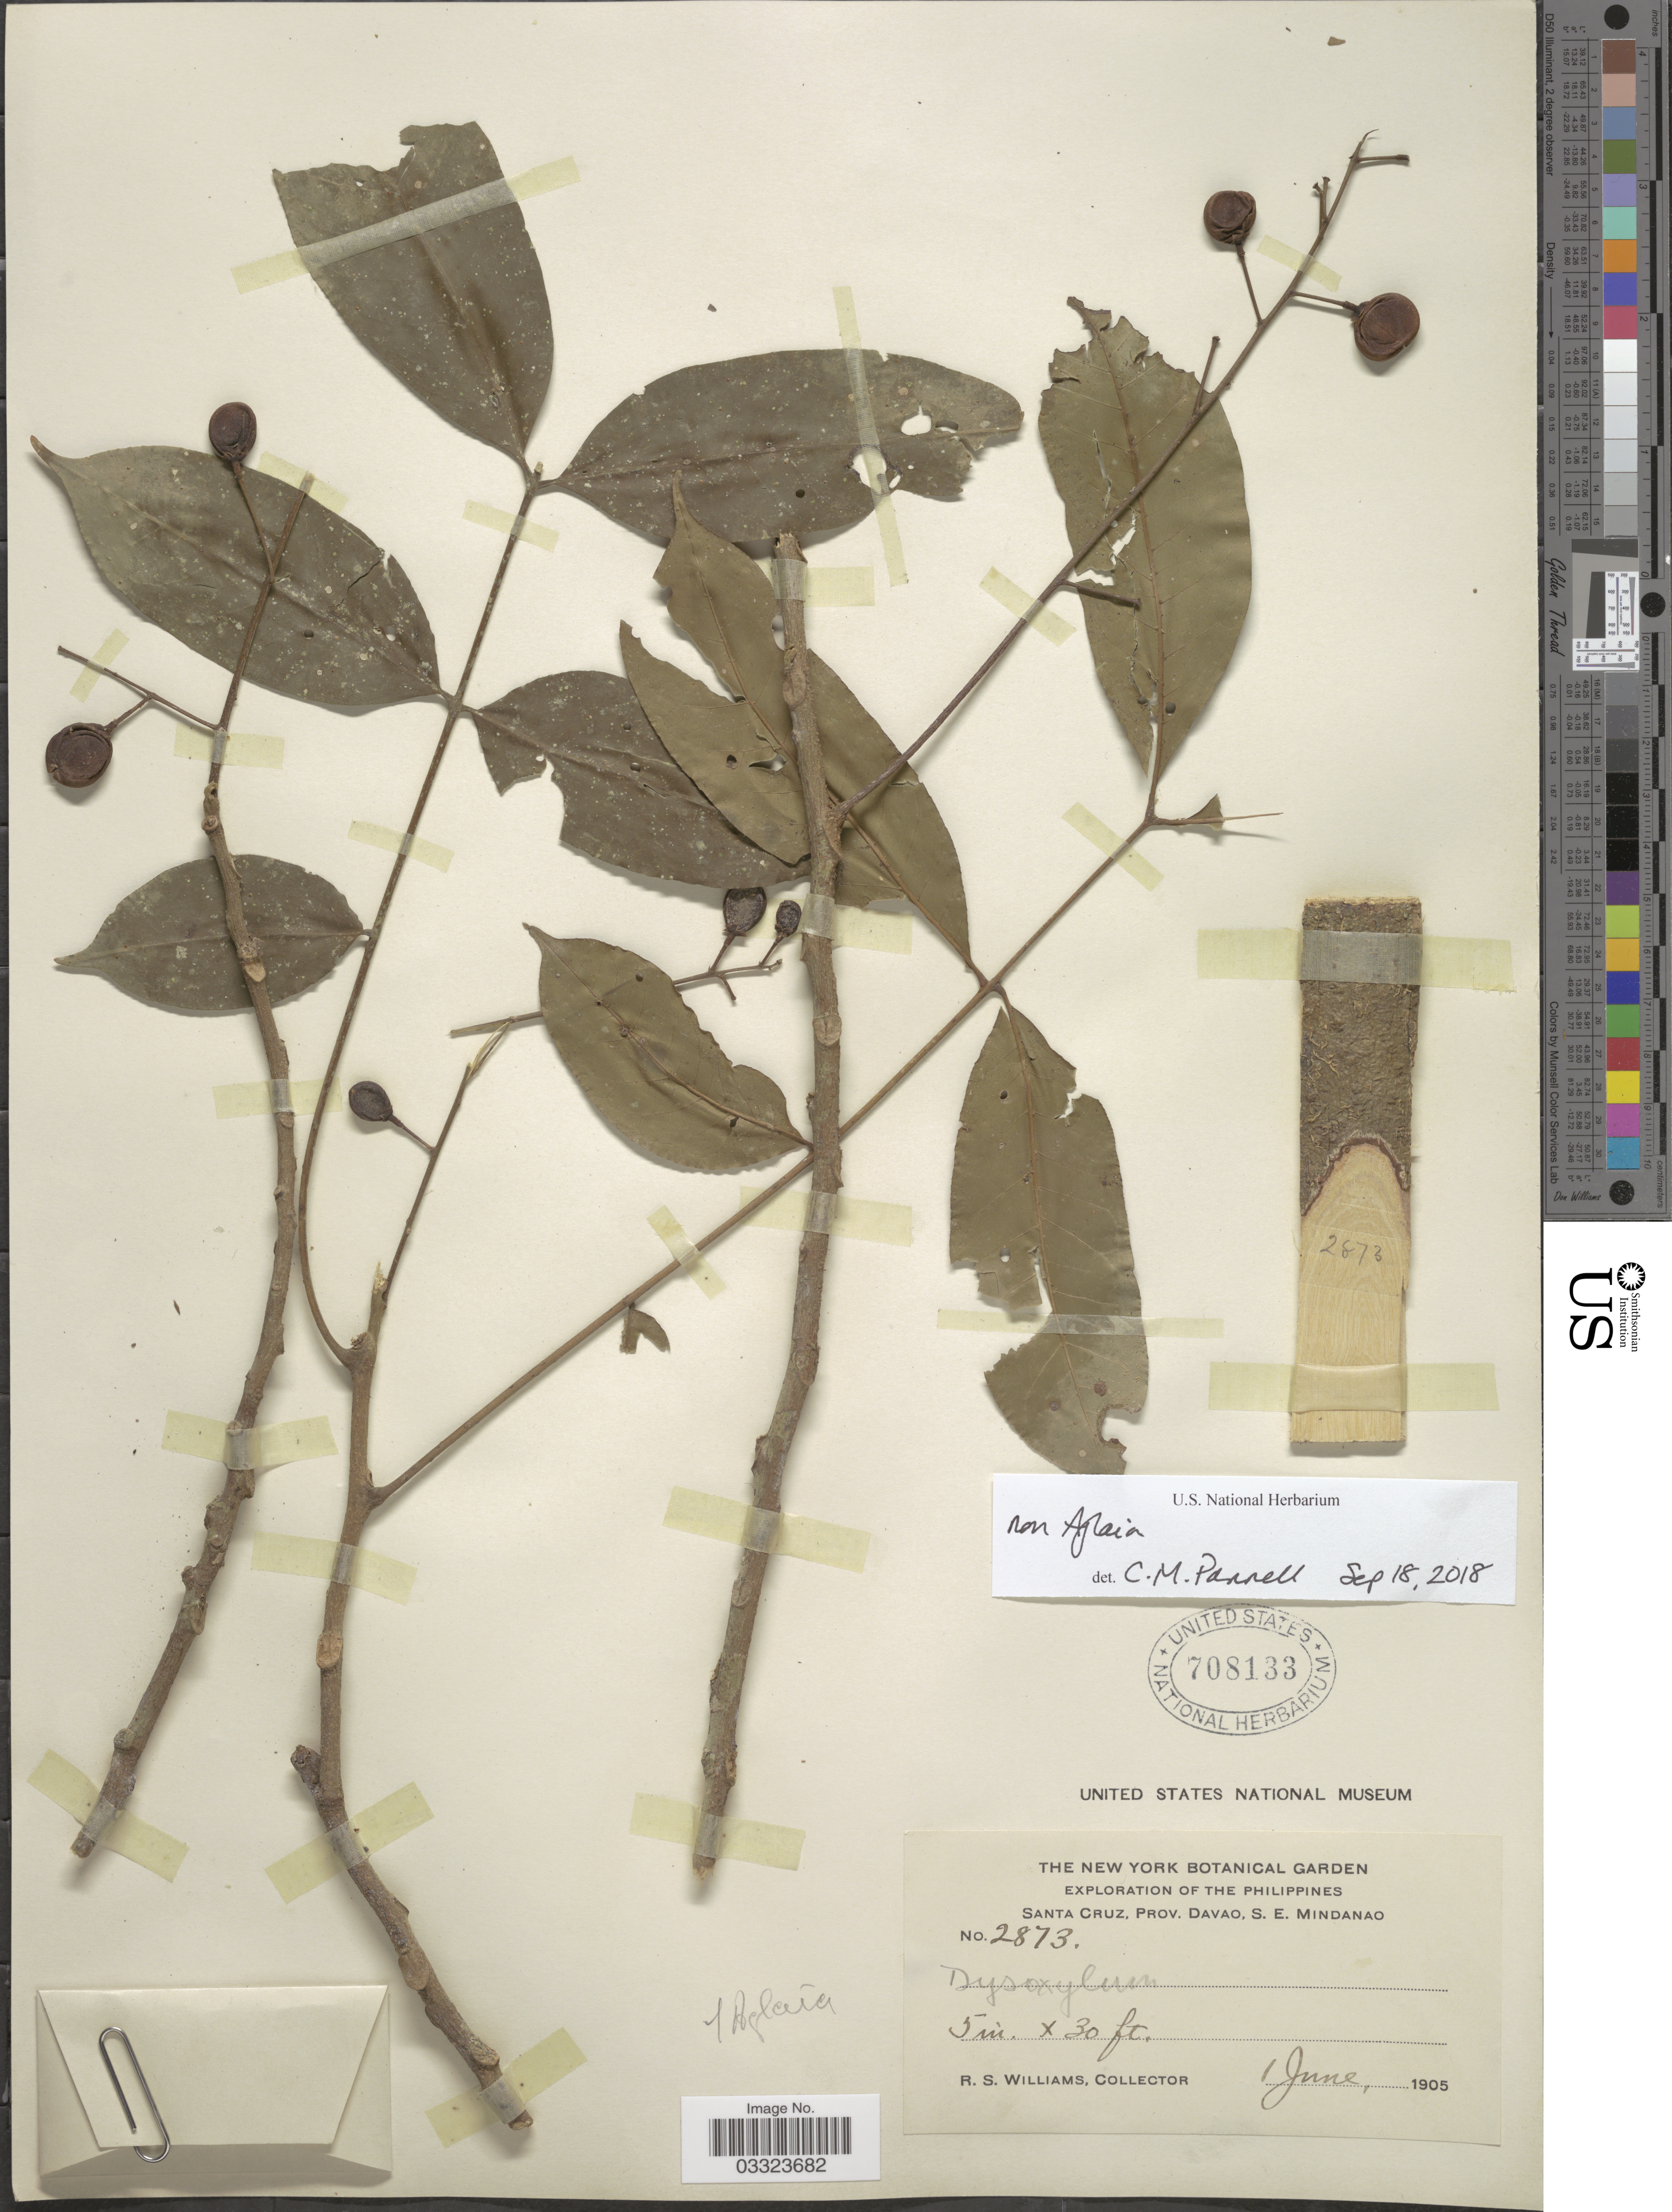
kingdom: Plantae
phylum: Tracheophyta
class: Magnoliopsida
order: Sapindales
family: Meliaceae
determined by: Pannell, C. M.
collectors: R. S. Williams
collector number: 2873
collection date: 1905-06-01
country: Philippines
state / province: Davao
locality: Santa Cruz, Prov. Davao, S.E. Mindanao.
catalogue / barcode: US 708133